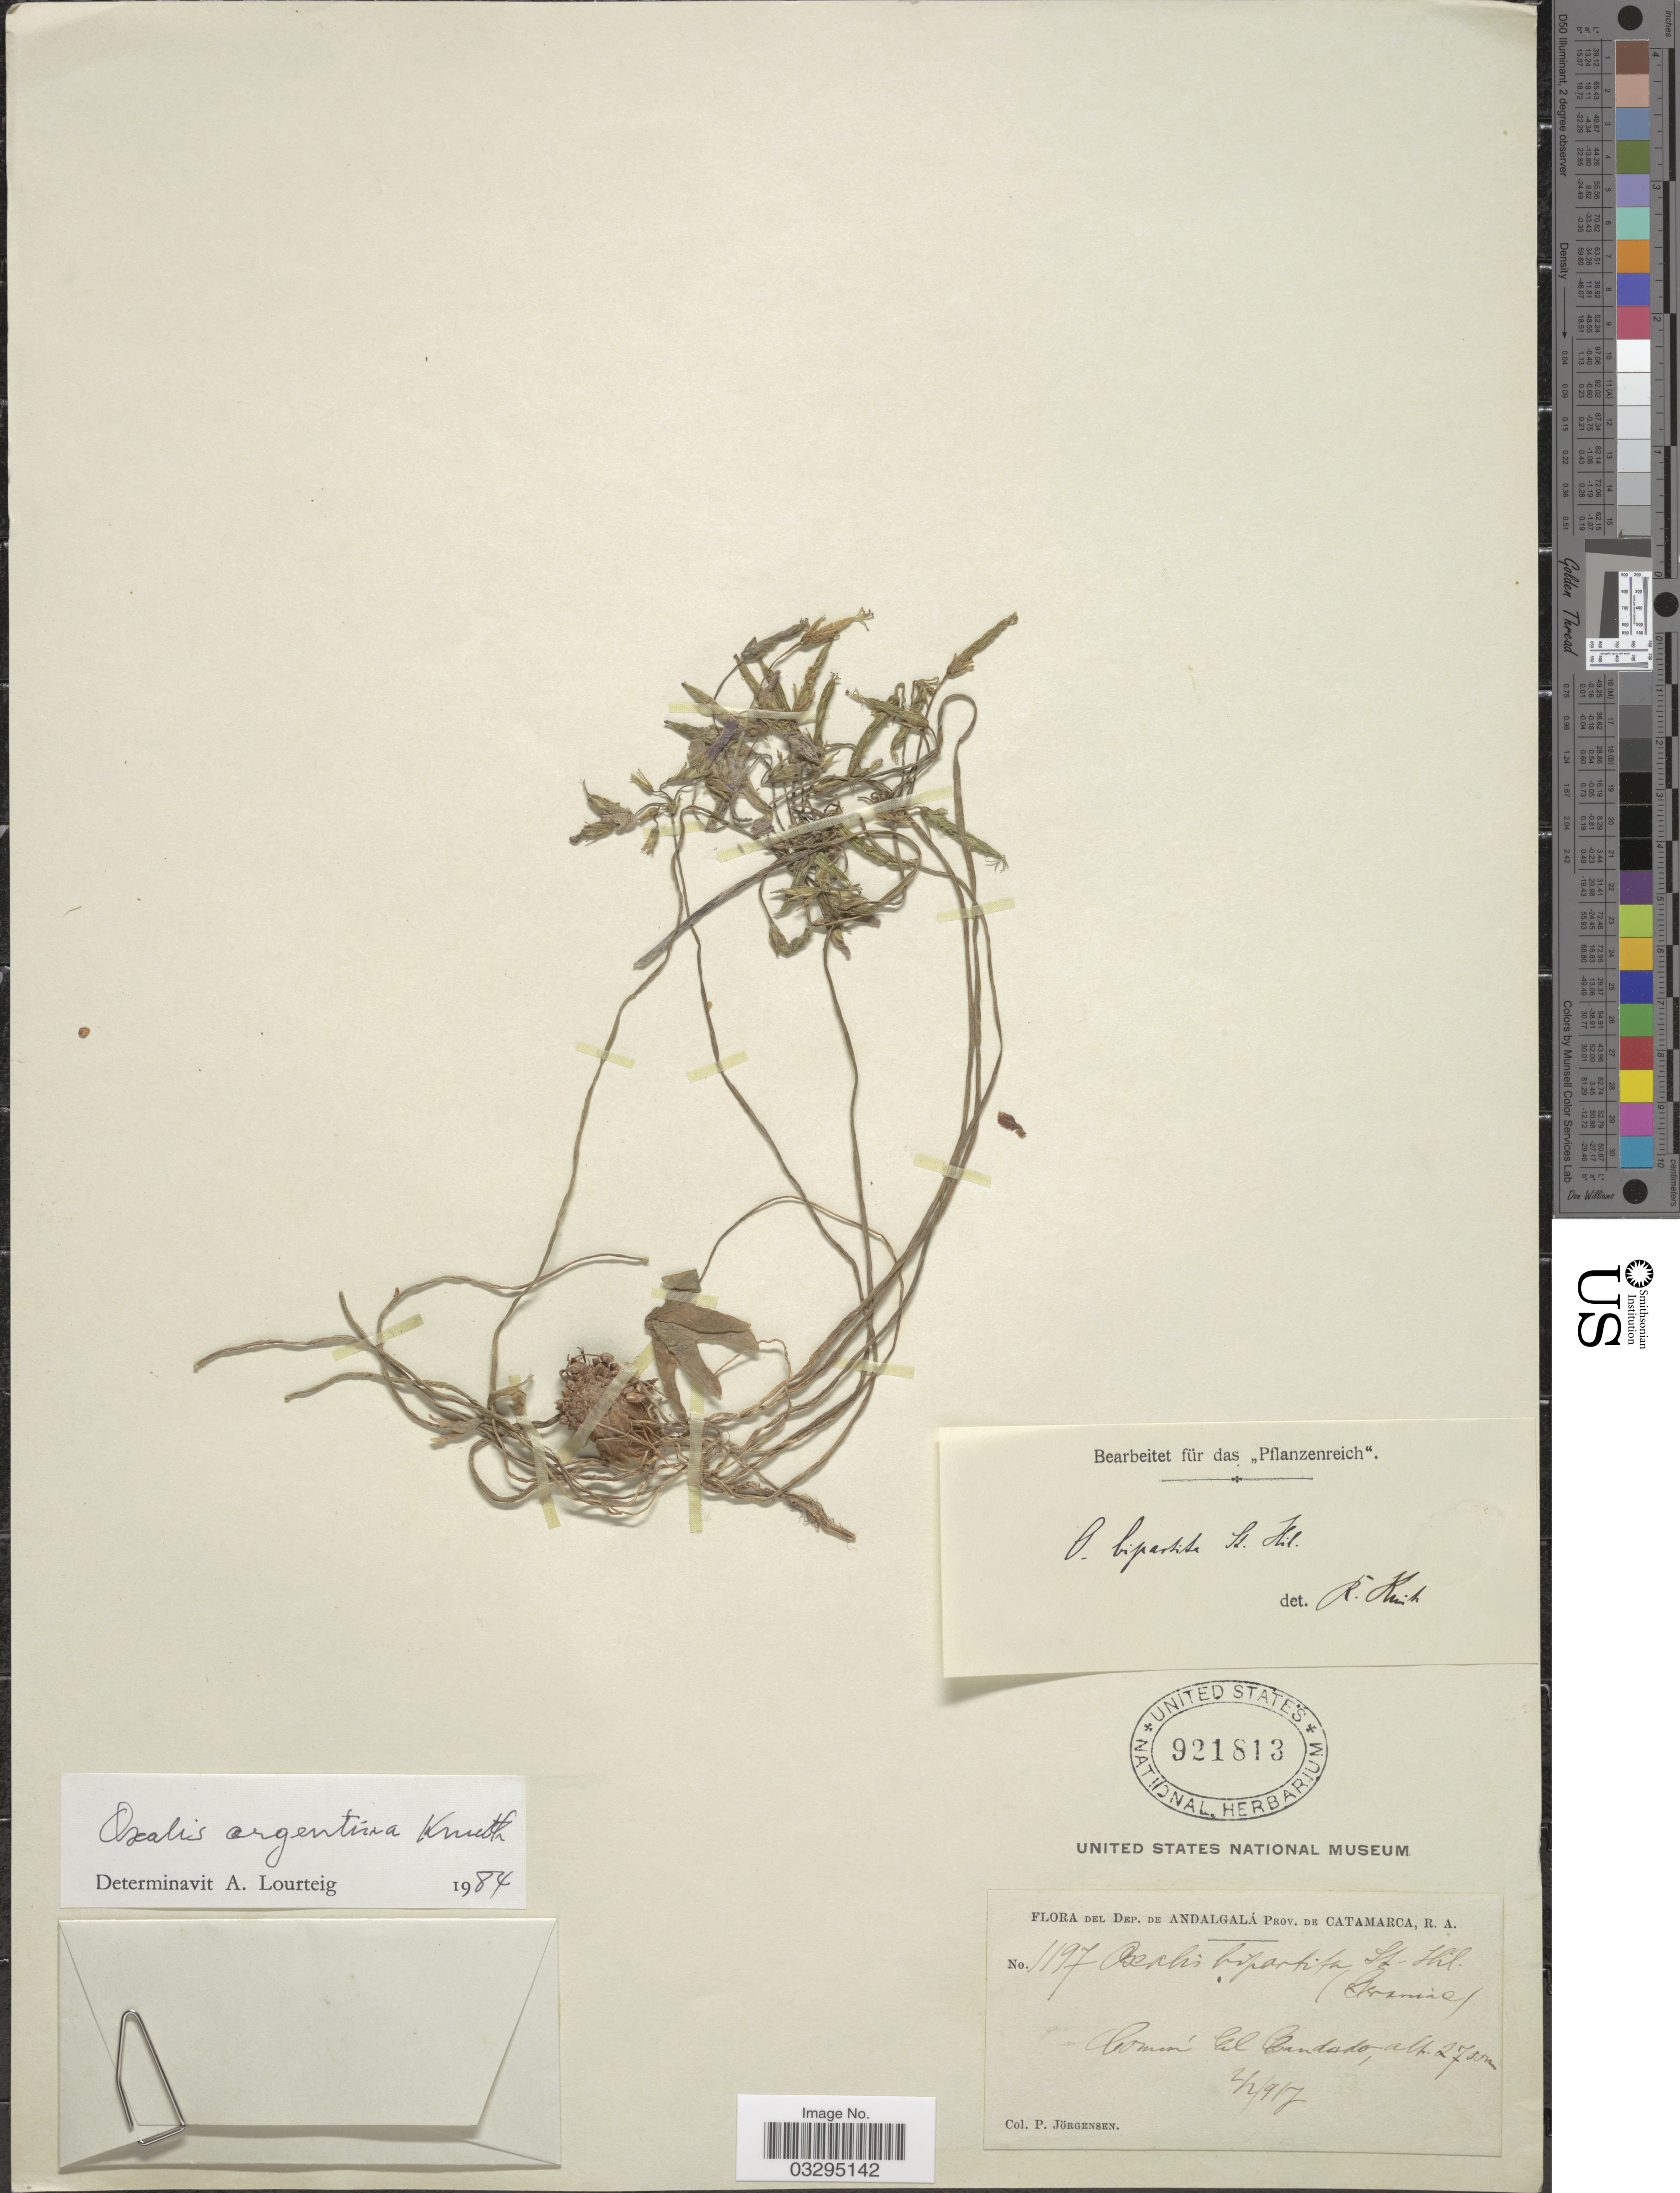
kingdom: Plantae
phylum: Tracheophyta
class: Magnoliopsida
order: Oxalidales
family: Oxalidaceae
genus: Oxalis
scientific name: Oxalis argentina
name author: R. Knuth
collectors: P. Jörgensen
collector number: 1197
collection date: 1917-02-02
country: Argentina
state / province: Catamarca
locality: Dep. de Andalgalá Prov. de Catamarca, R.A. Común del Candado.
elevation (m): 2700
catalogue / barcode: US 921813